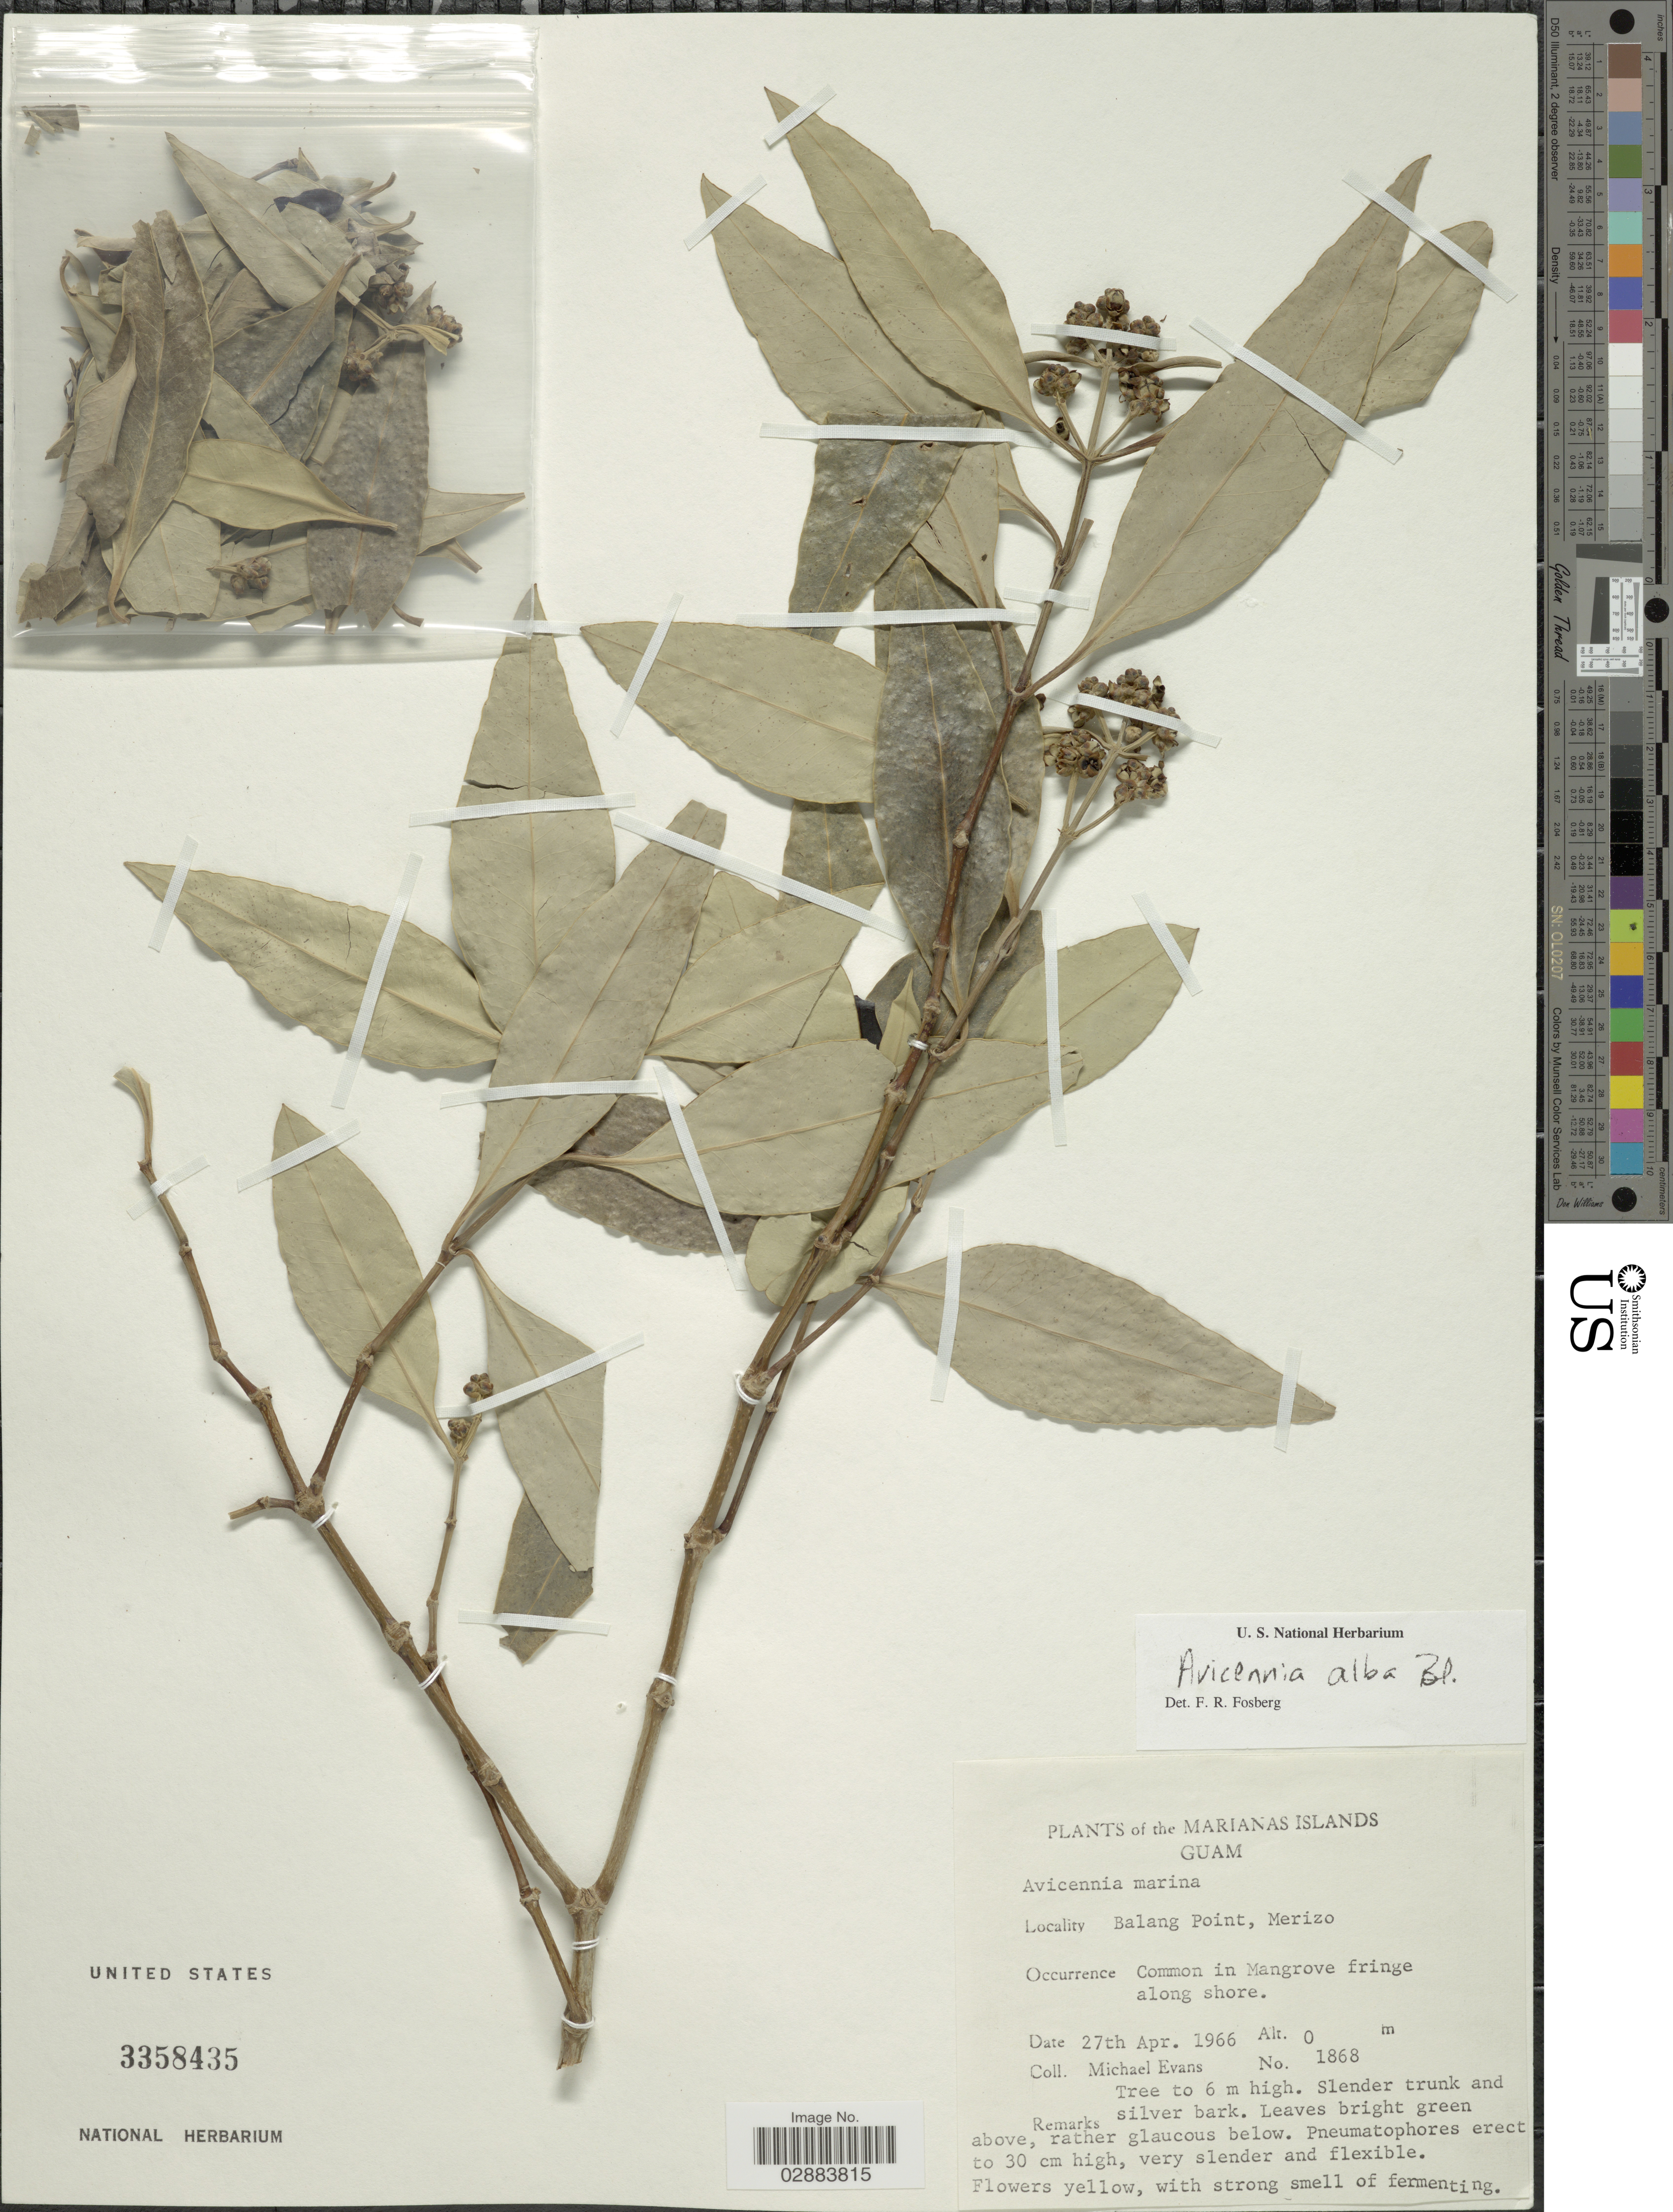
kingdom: Plantae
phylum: Tracheophyta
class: Magnoliopsida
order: Lamiales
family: Acanthaceae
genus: Avicennia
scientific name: Avicennia alba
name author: Blume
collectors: M. Evans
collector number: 1868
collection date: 1966-04-27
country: Guam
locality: The Marianas Islands. Balang Point, Merizo.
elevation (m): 0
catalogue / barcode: US 3358435